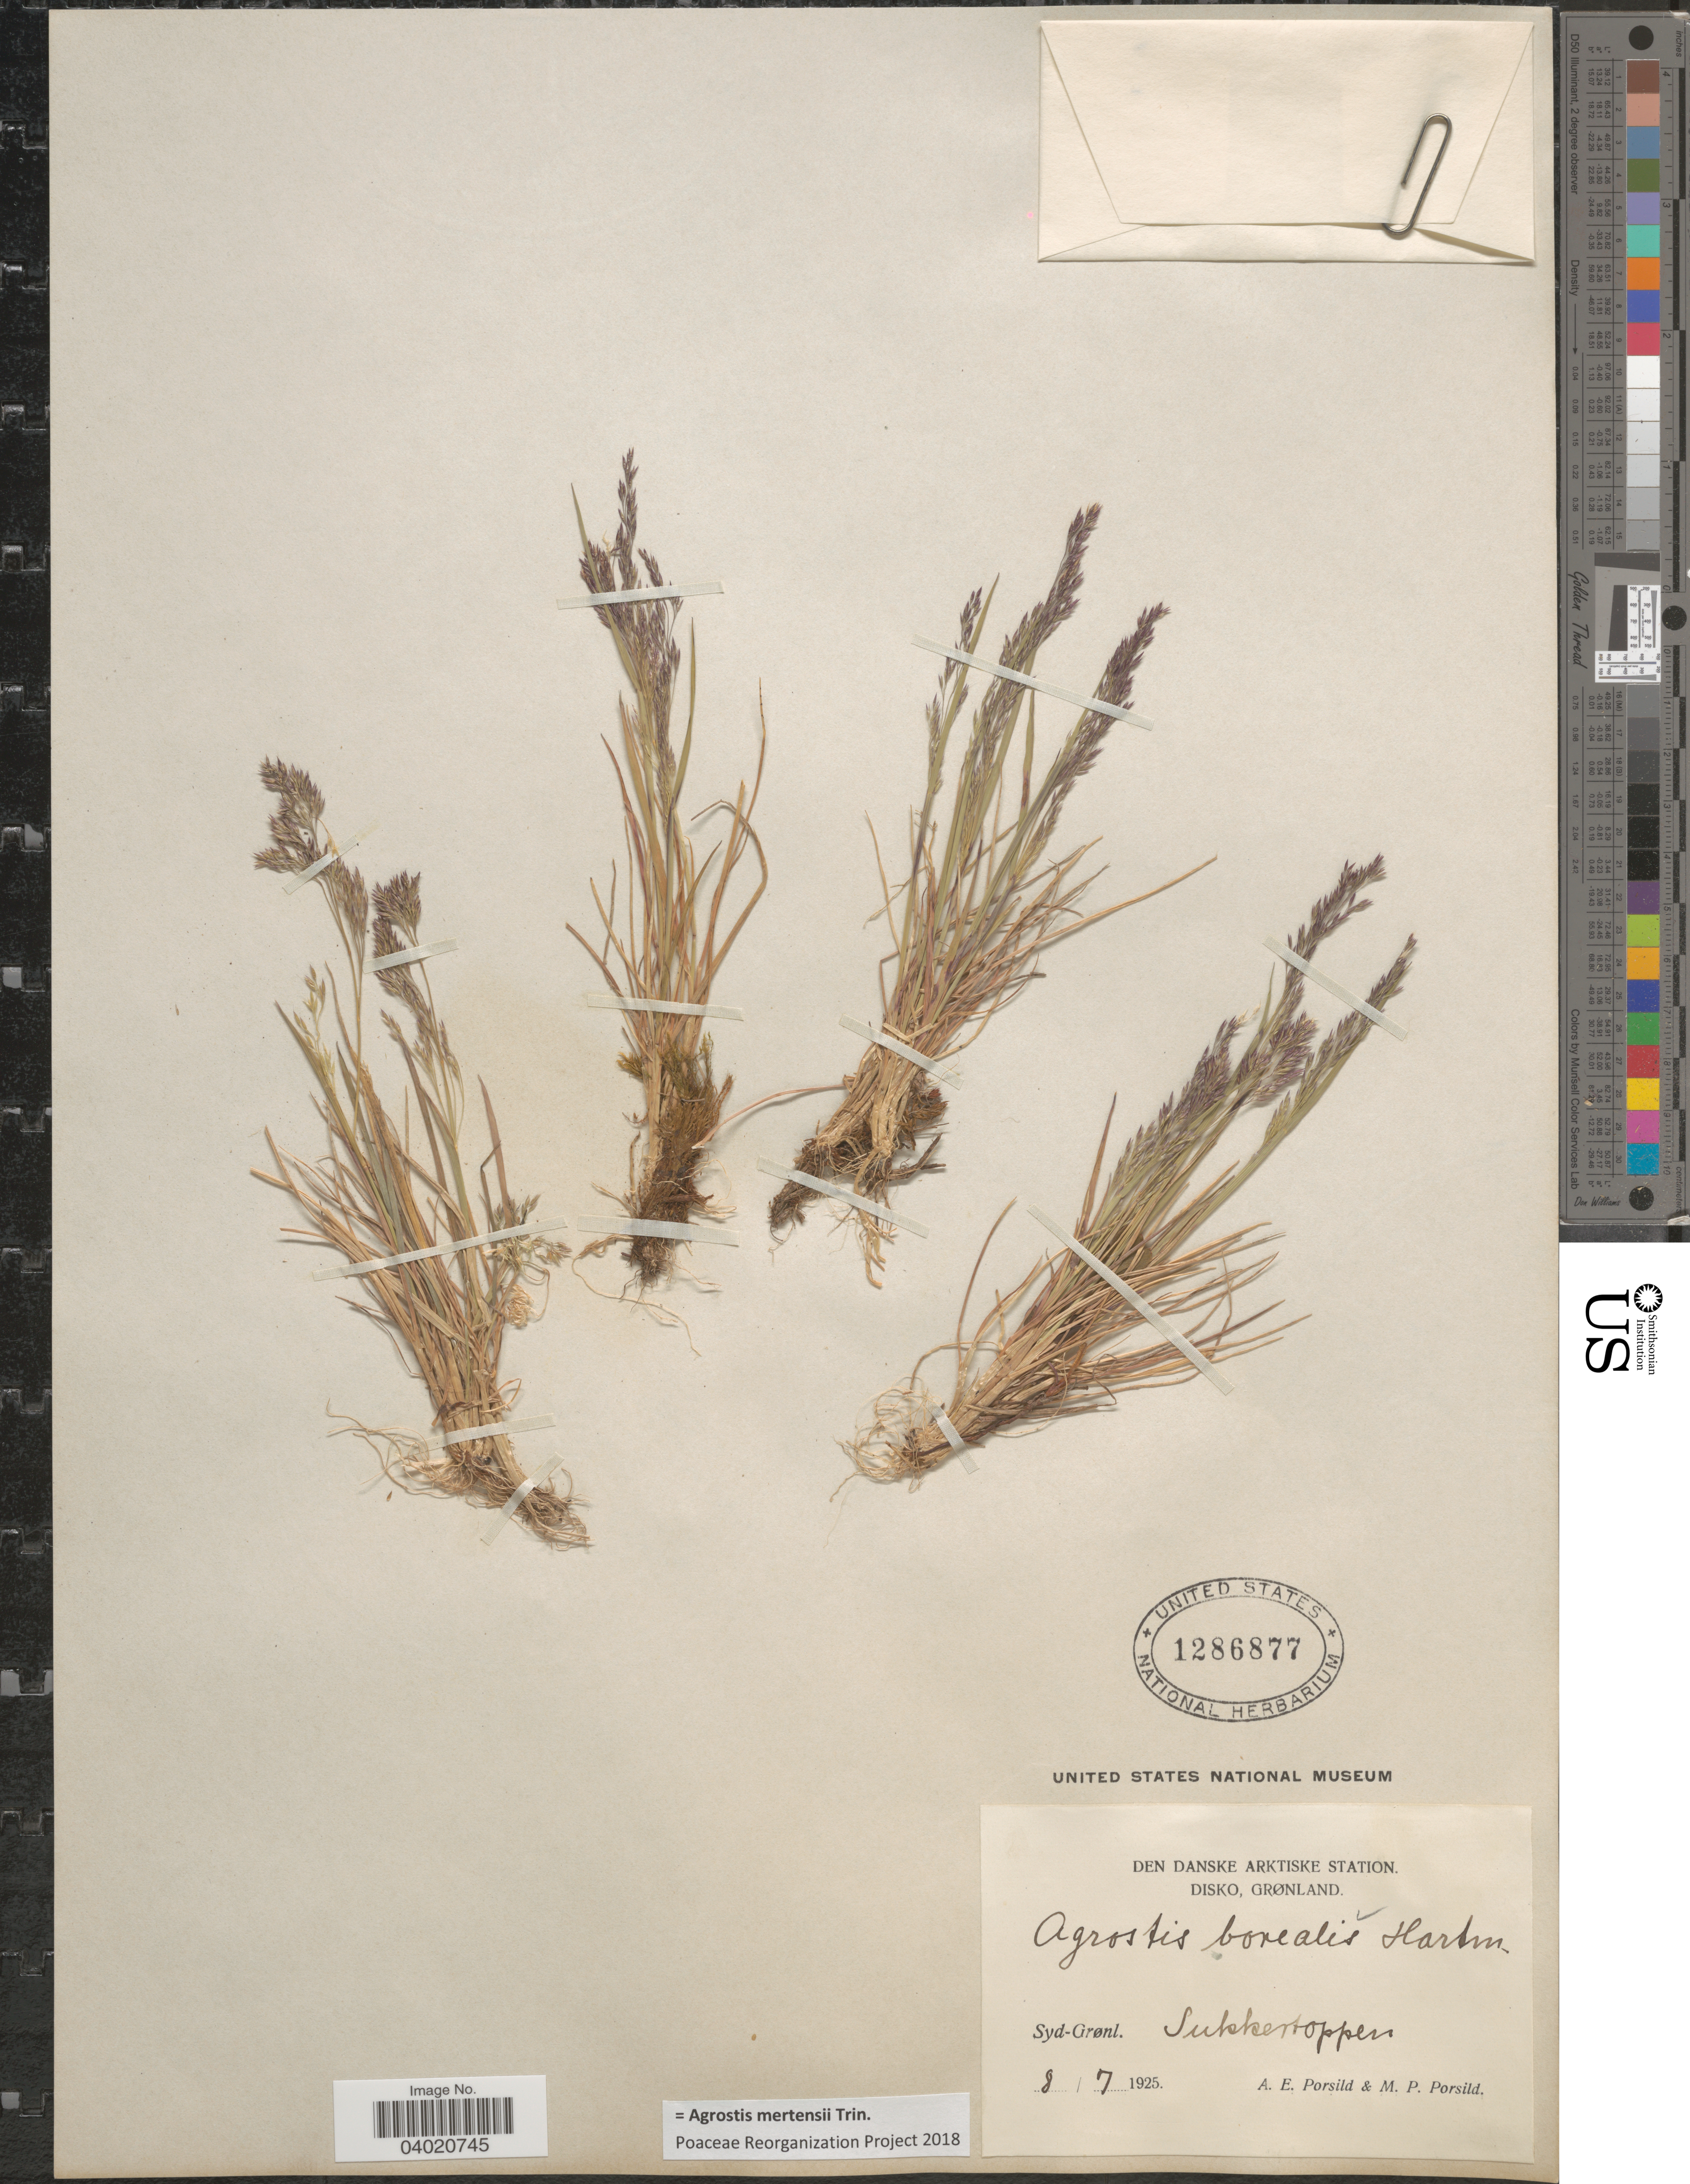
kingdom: Plantae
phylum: Tracheophyta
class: Liliopsida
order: Poales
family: Poaceae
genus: Agrostis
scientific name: Agrostis mertensii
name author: Trin.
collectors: A. E. Porsild & M. P. Porsild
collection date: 1925-07-08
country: Greenland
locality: Den Danske Arktiske Station. Disko, Grønland. Syd-Grønl. Sukkertoppen.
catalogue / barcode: US 1286877